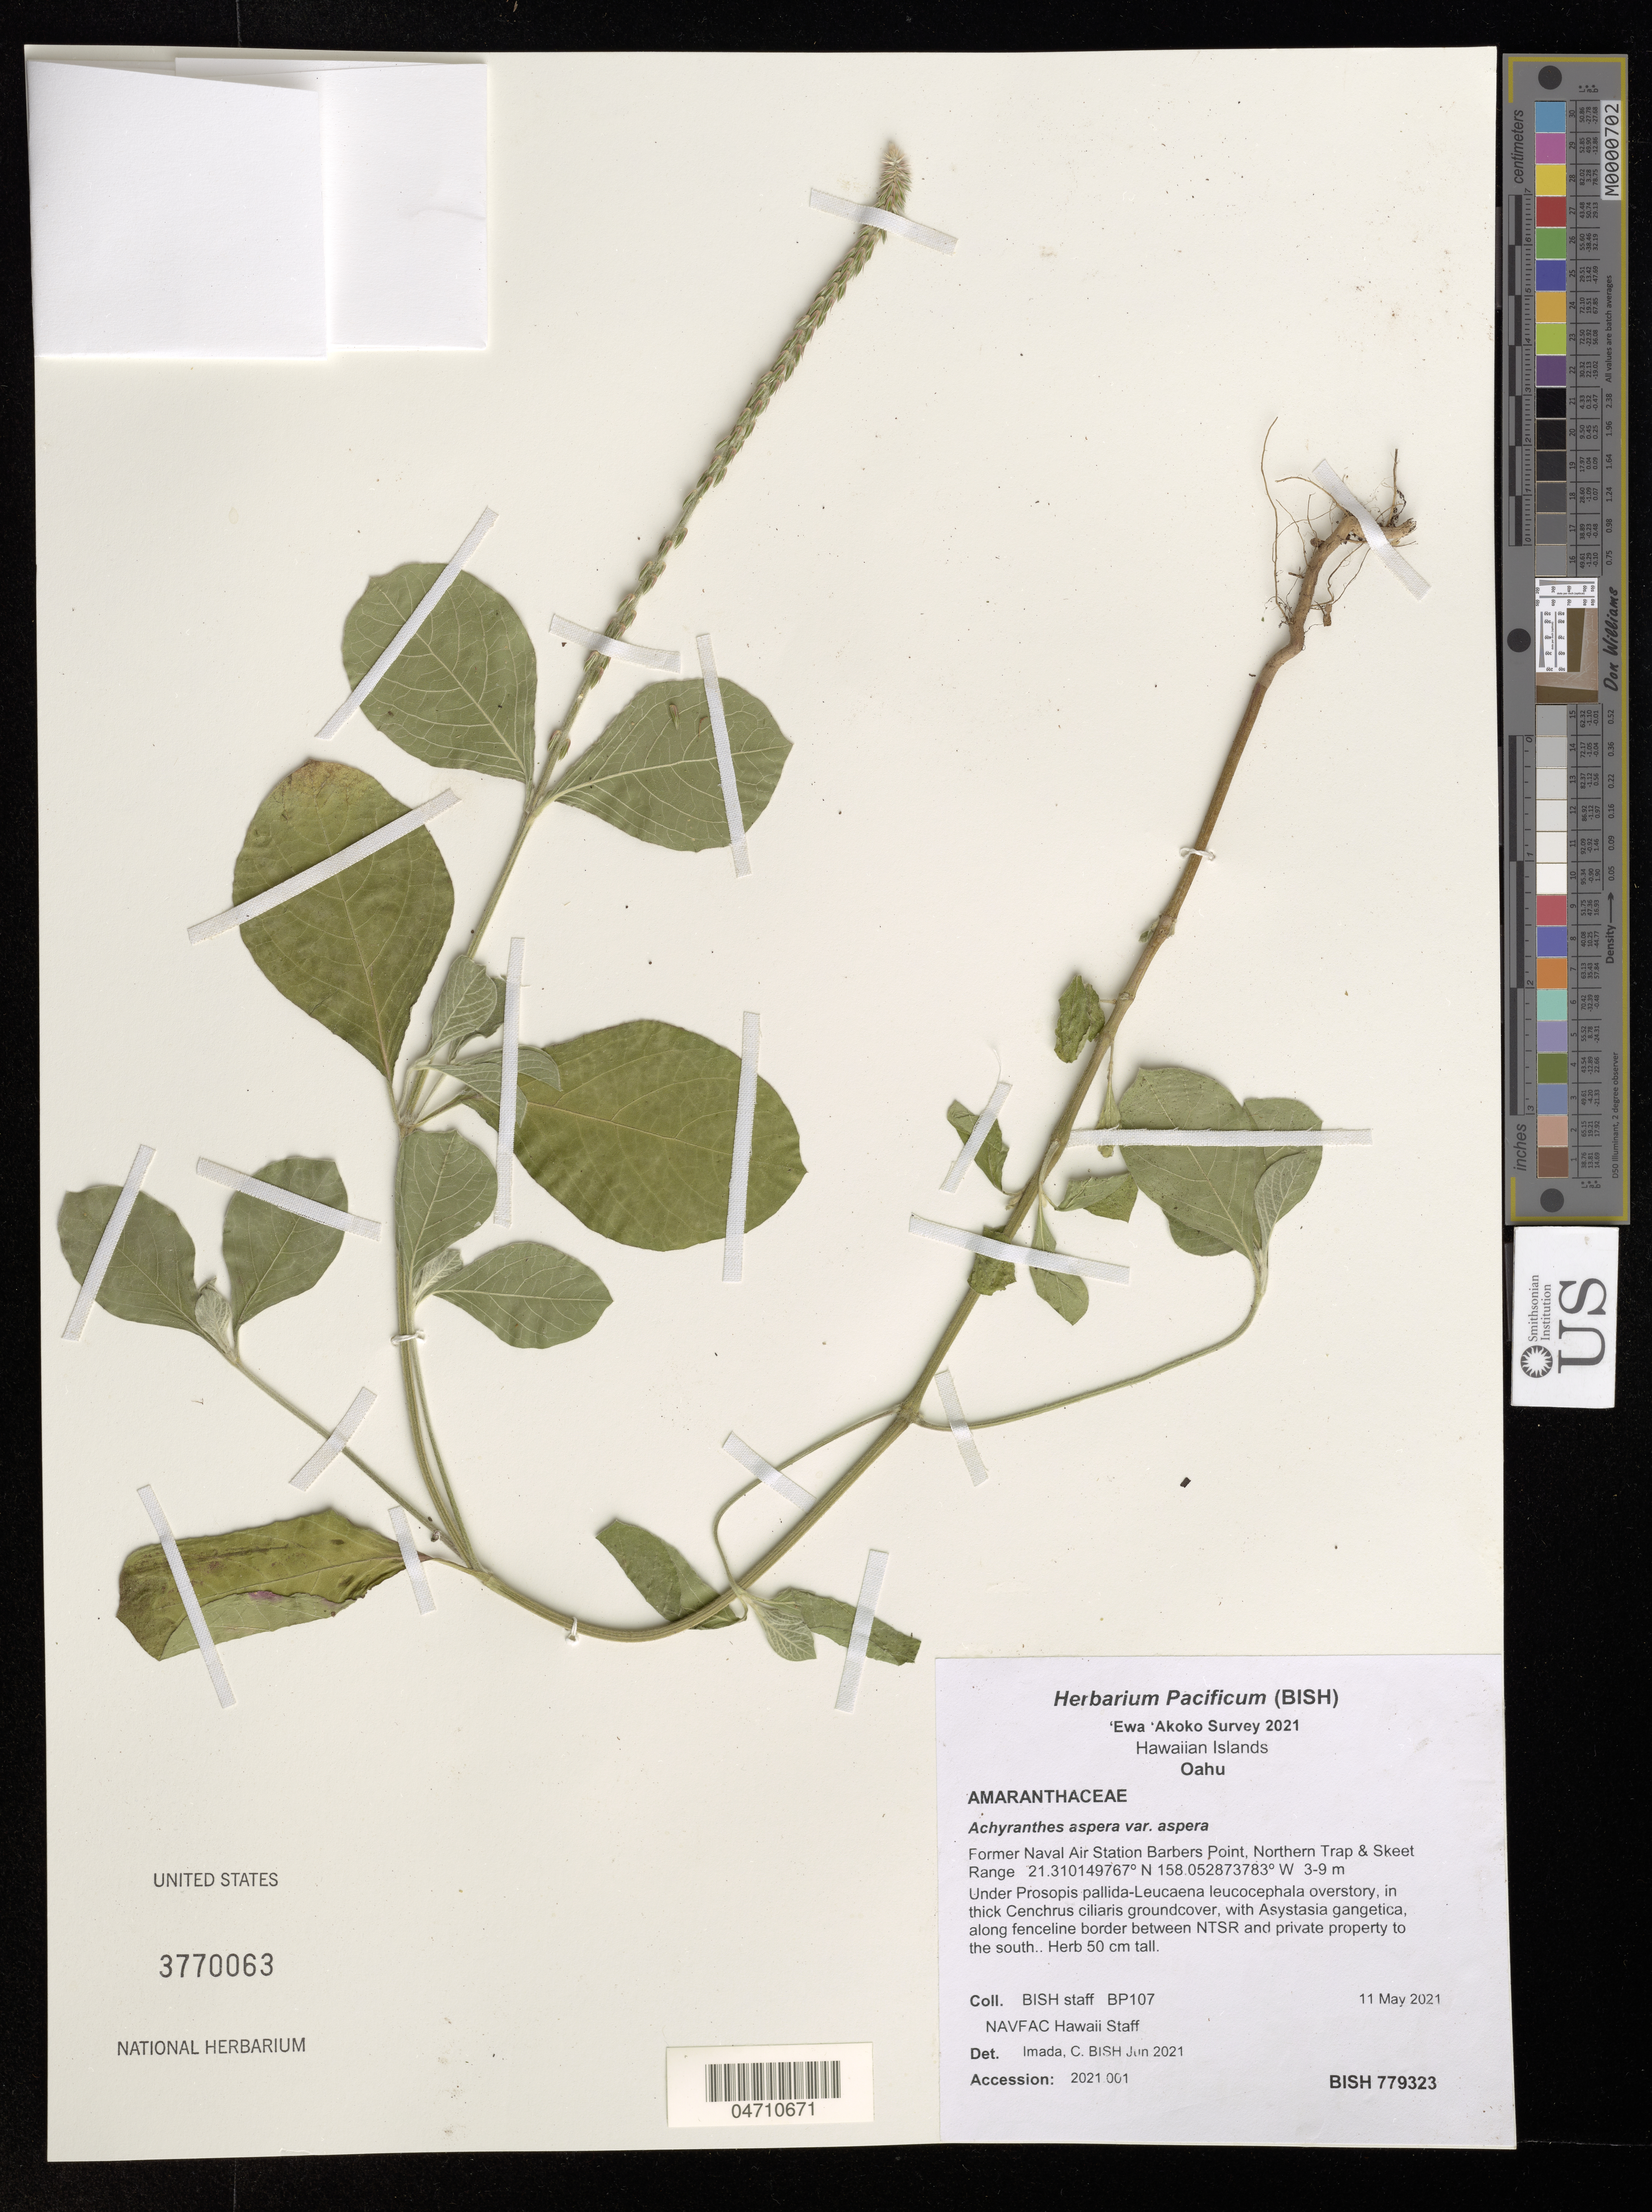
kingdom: Plantae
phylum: Tracheophyta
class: Magnoliopsida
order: Caryophyllales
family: Amaranthaceae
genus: Achyranthes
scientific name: Achyranthes aspera var. aspera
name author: L.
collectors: Bernice P. Bishop Museum & N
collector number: BP107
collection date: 2021-05-11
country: United States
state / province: Hawaii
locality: Oahu. Former Naval Air Station Barbers Point, Northern Trap & Skeet Range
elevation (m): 3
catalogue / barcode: US 3770063